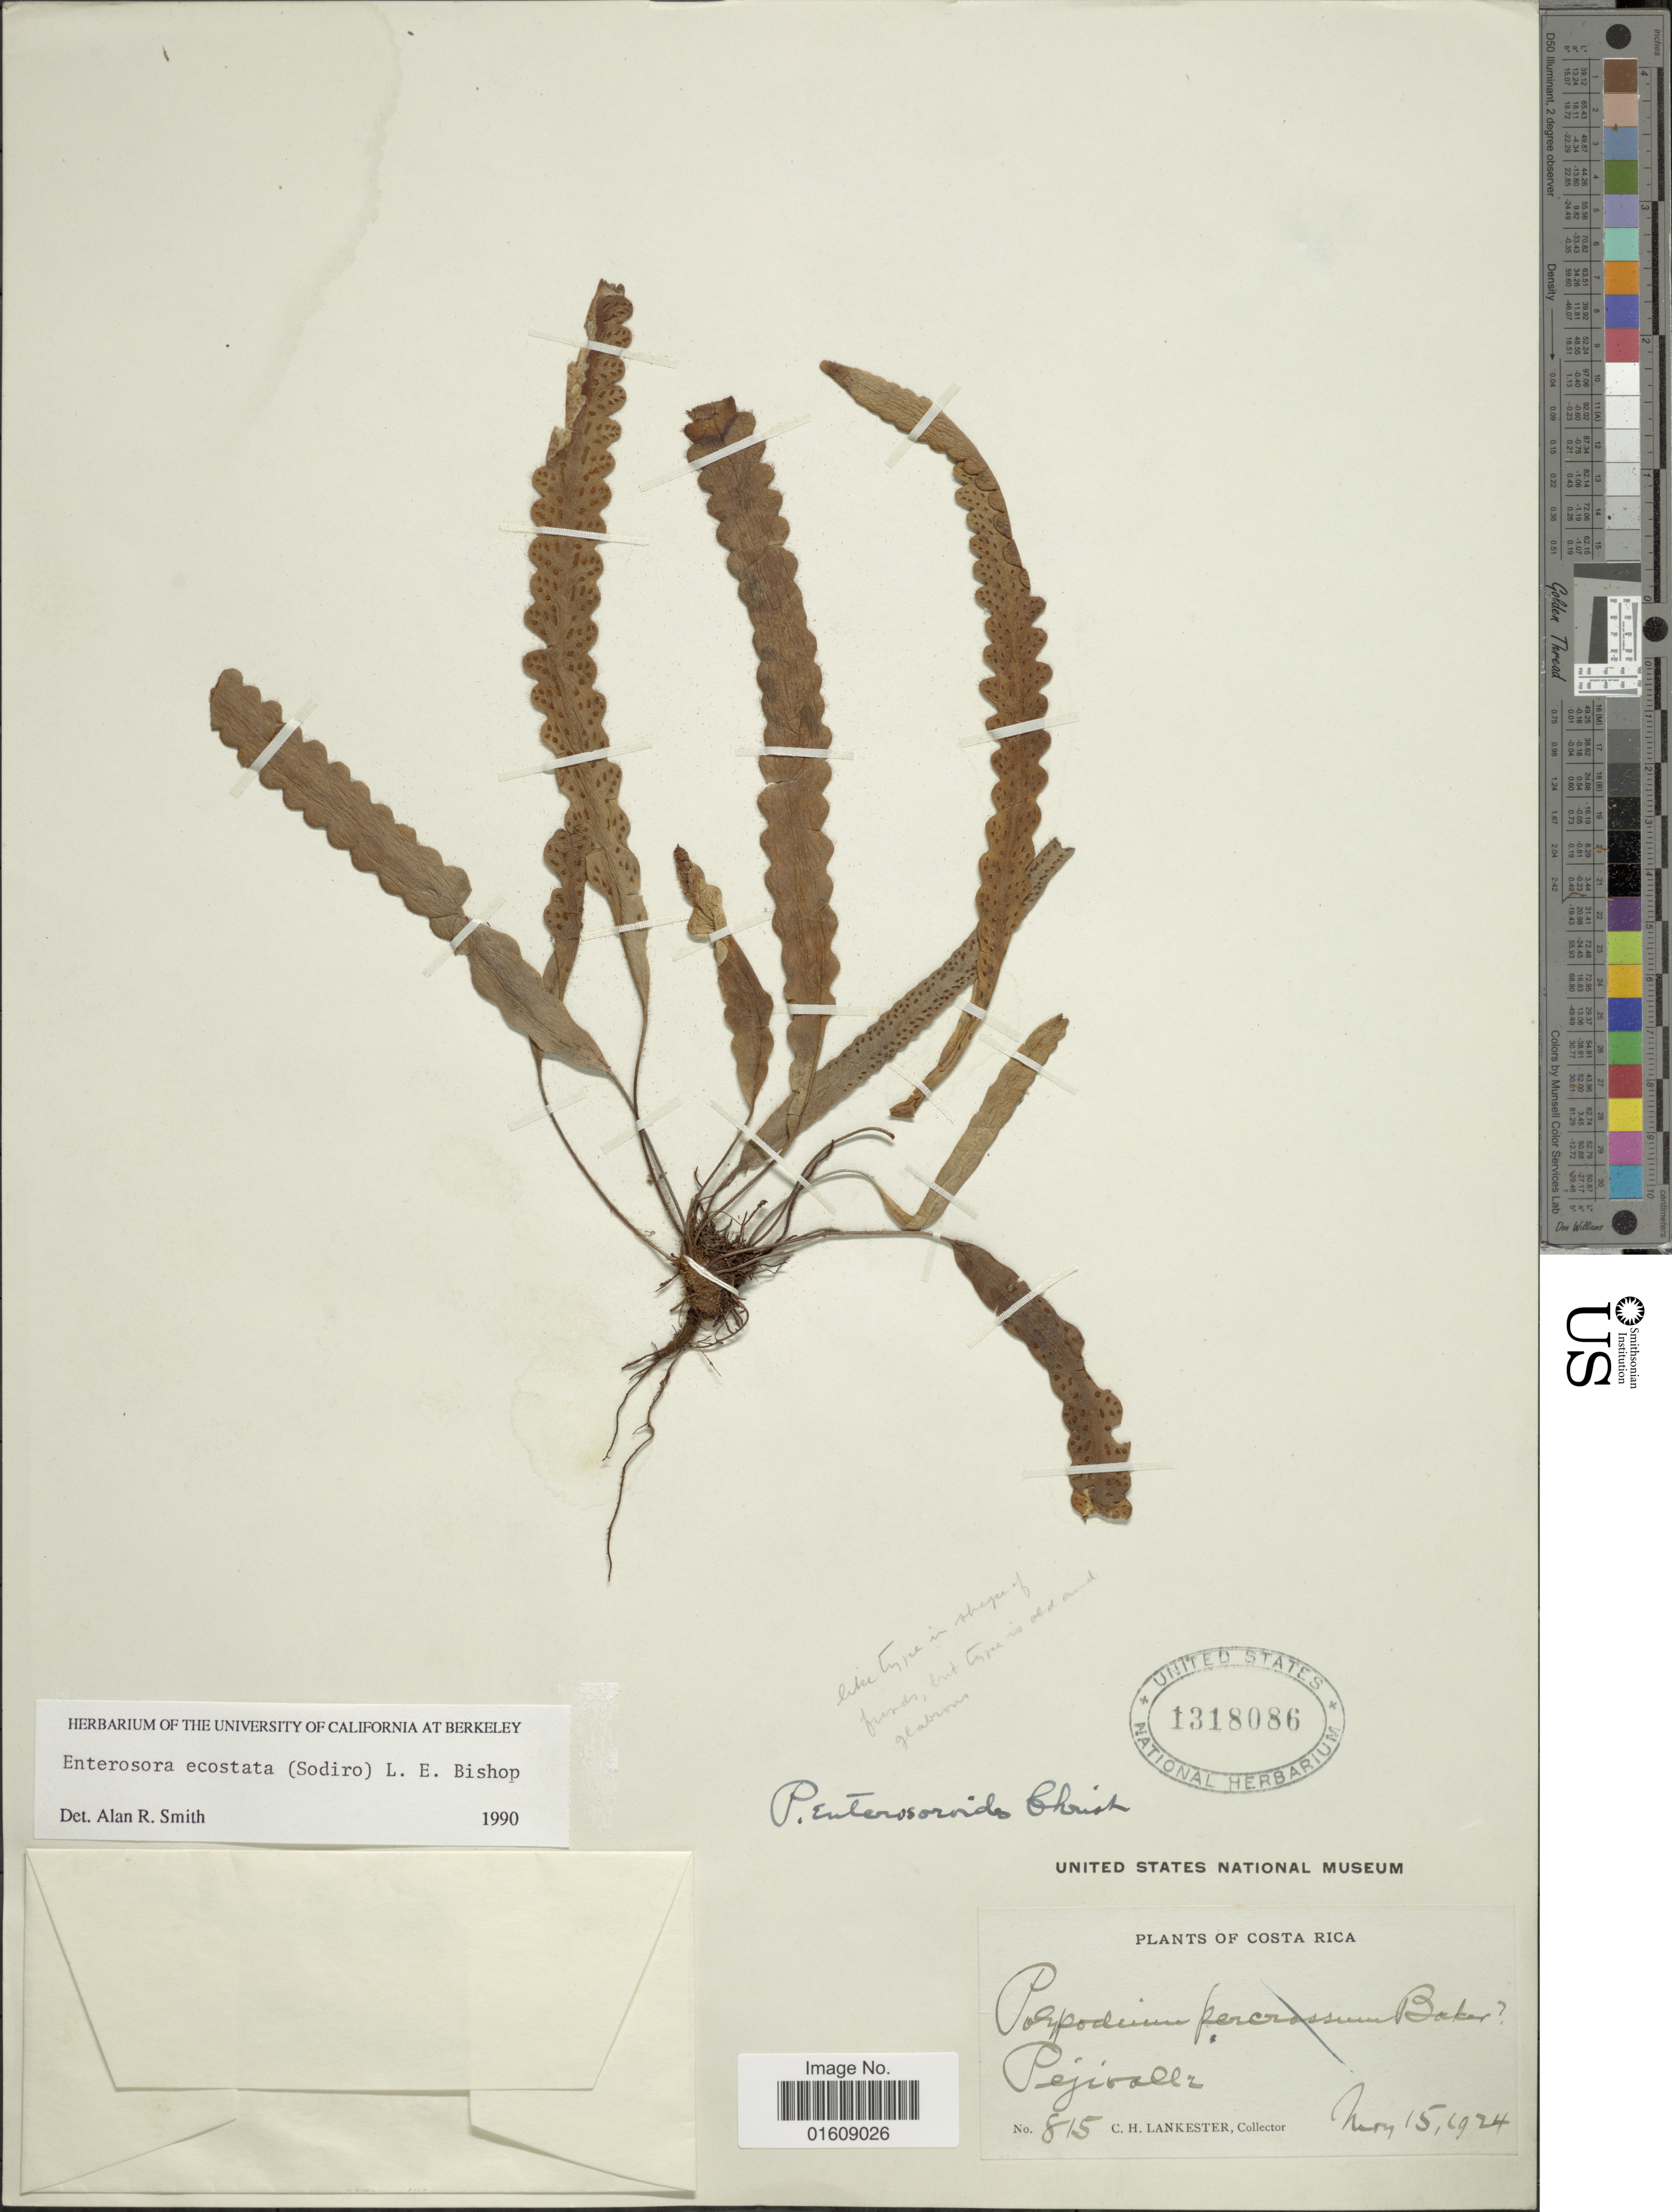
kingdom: Plantae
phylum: Tracheophyta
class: Polypodiopsida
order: Polypodiales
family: Polypodiaceae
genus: Enterosora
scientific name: Enterosora ecostata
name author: (Sodiro) L.E. Bishop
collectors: C. H. Lankester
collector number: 815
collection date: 1924-05-15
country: Costa Rica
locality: Costa Rica, Pejivalle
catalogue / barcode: US 1318086